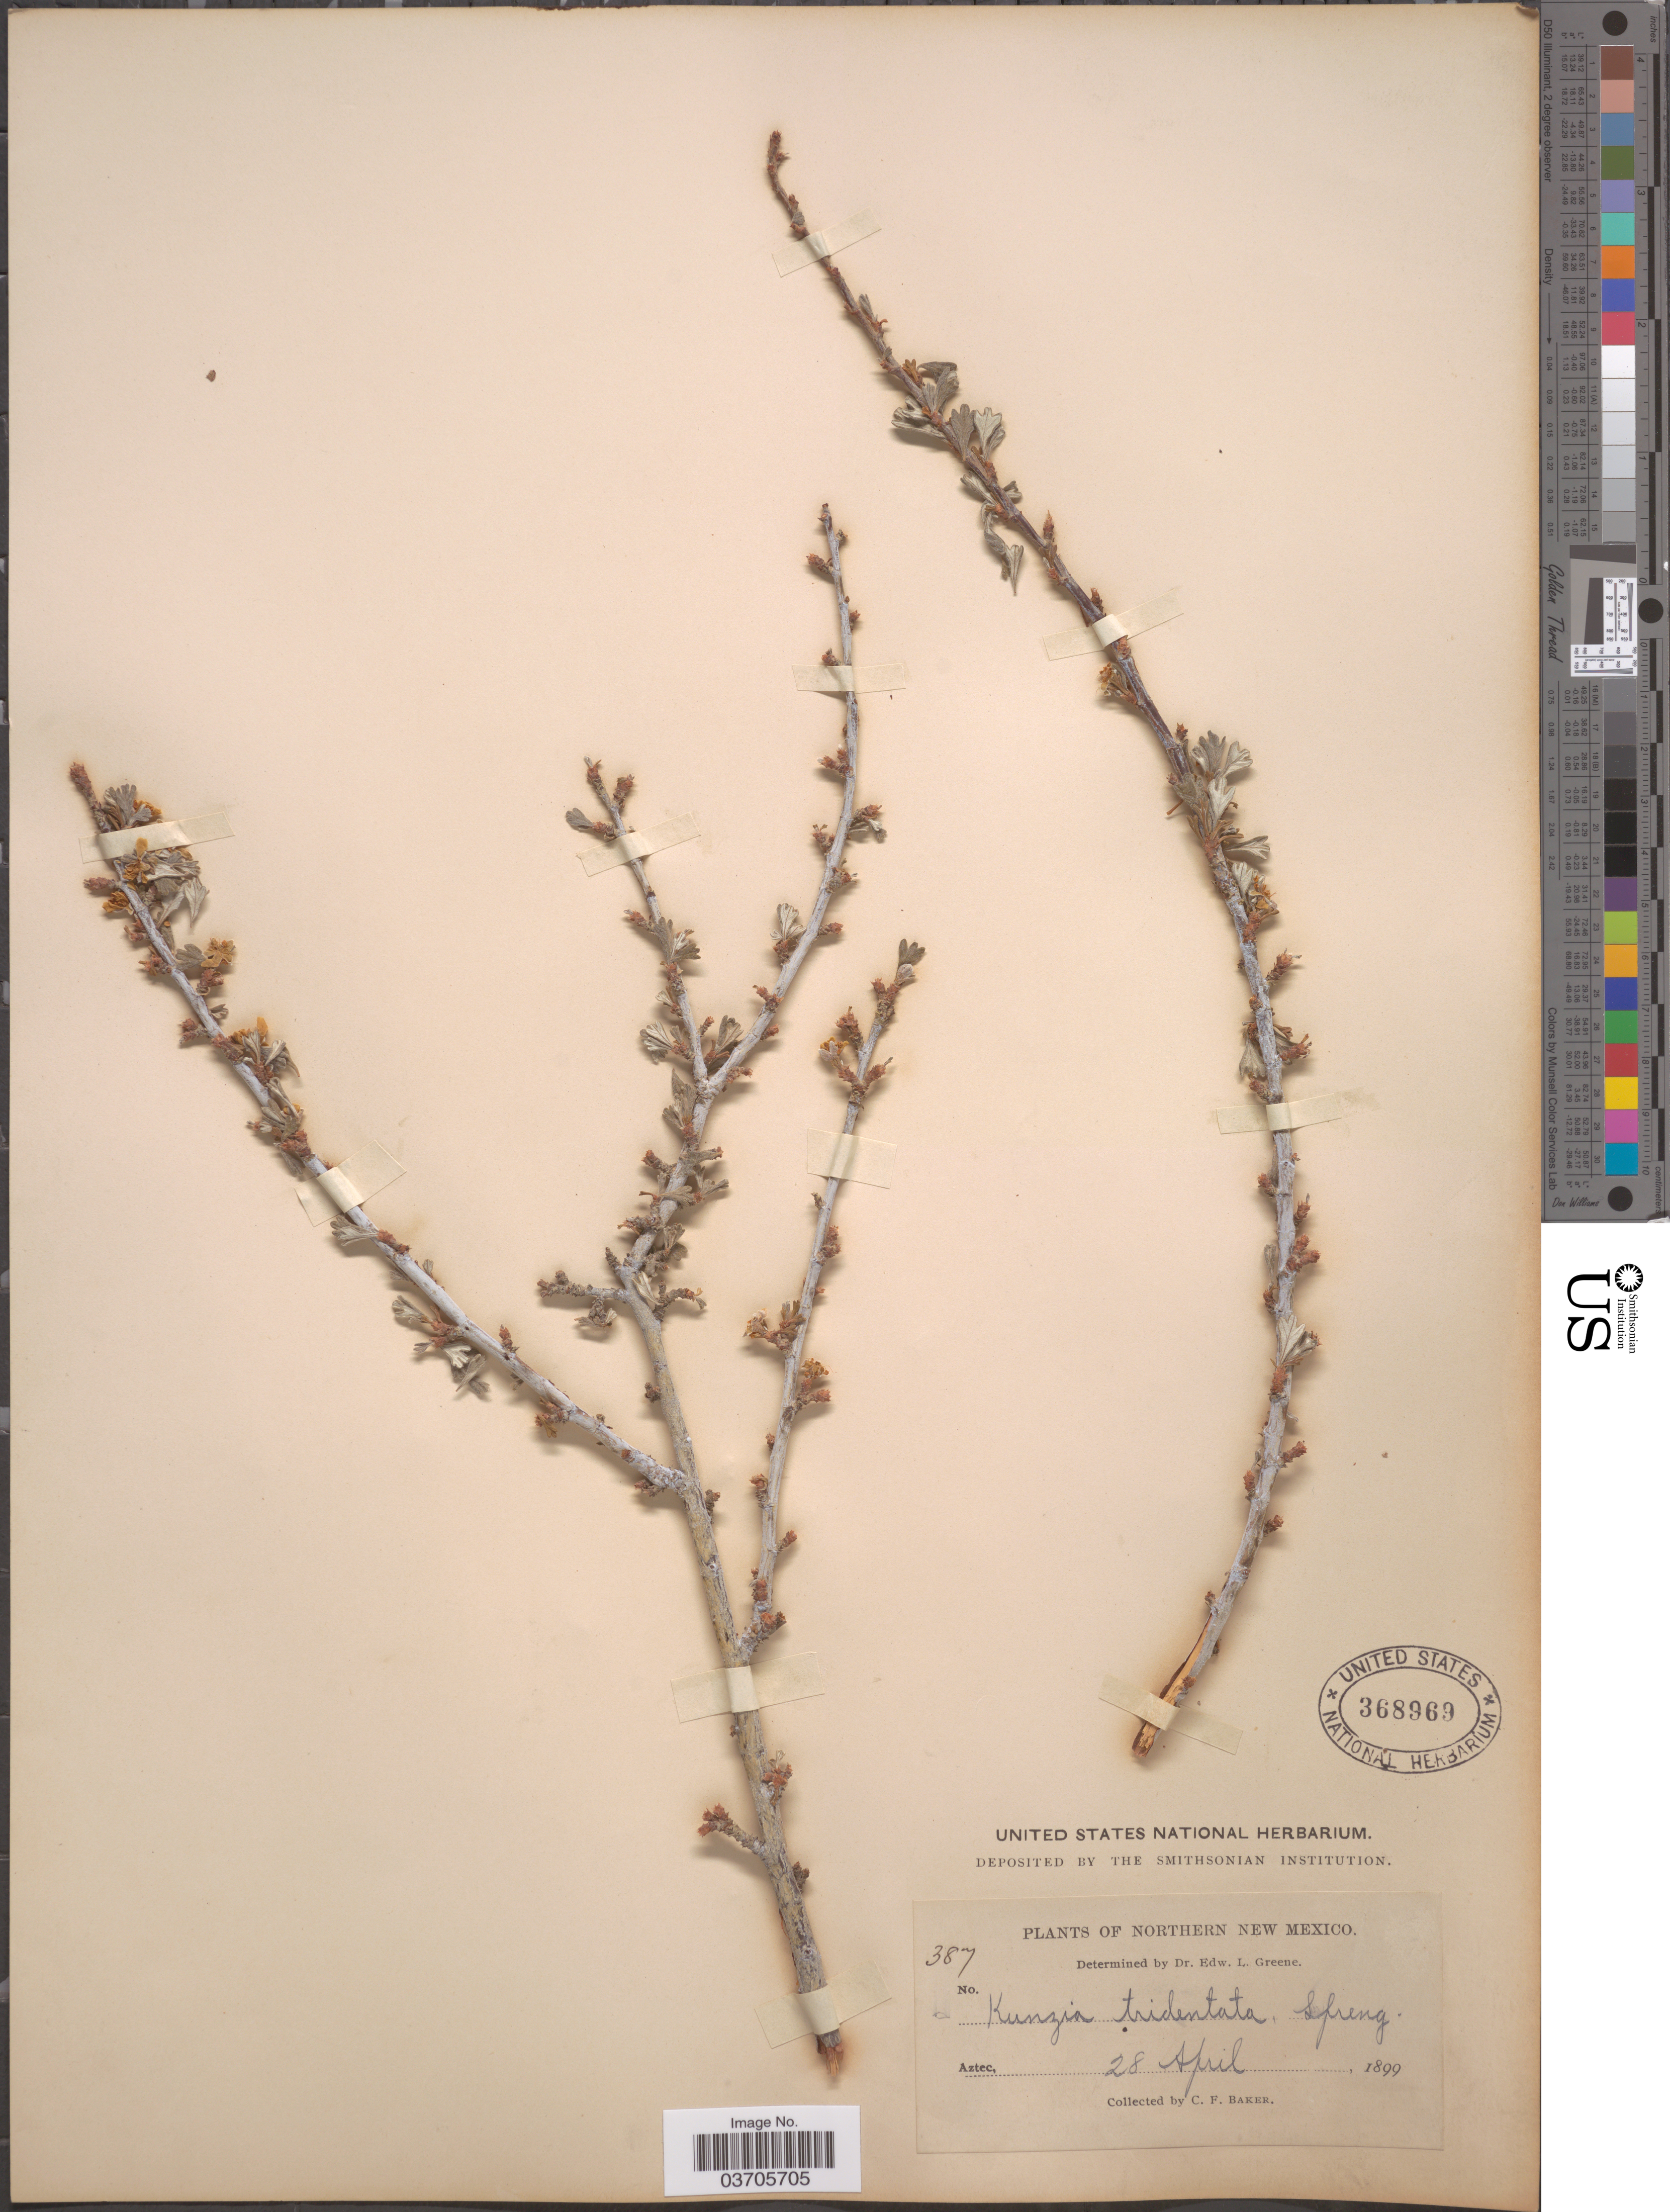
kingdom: Plantae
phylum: Tracheophyta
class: Magnoliopsida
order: Rosales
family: Rosaceae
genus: Purshia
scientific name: Purshia tridentata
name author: (Pursh) DC.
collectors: C. F. Baker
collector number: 387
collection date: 1899-04-28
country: United States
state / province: New Mexico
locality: Northern New Mexico. Aztec.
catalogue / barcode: US 368969